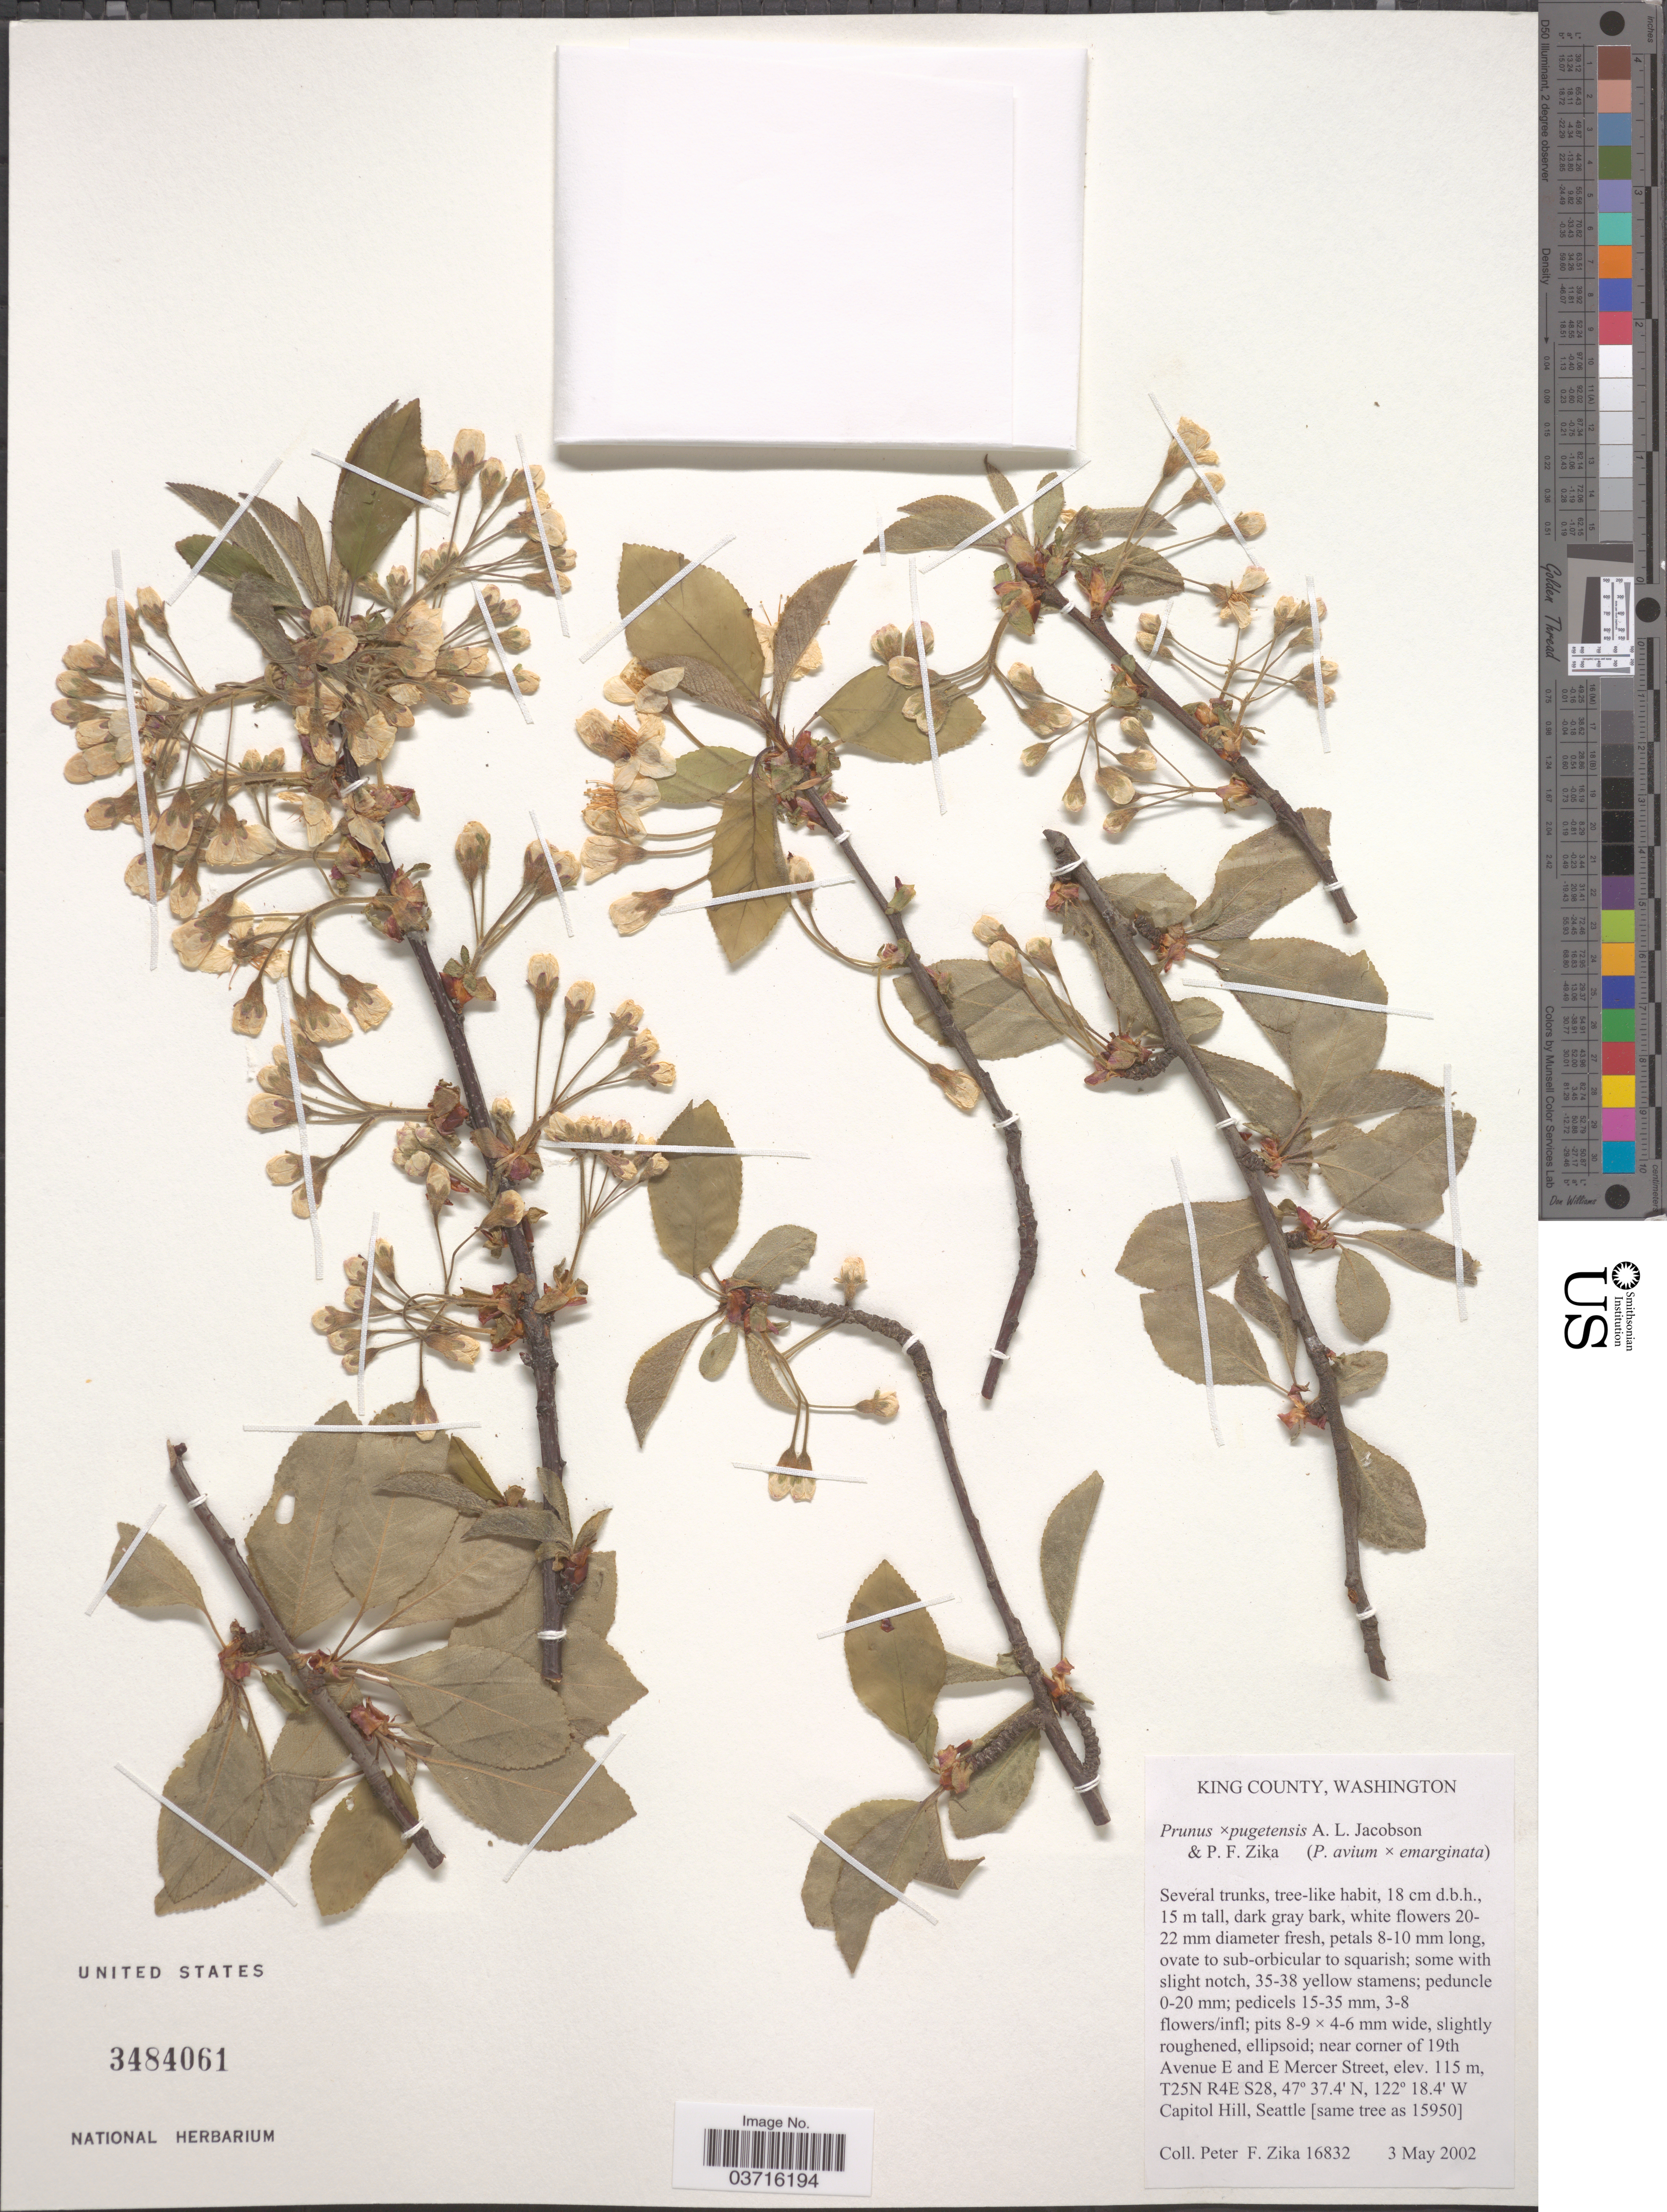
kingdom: Plantae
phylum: Tracheophyta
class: Magnoliopsida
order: Rosales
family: Rosaceae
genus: Prunus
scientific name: Prunus x pugetensis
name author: Jacobson & Zika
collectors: P. F. Zika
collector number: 16832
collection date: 2002-05-03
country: United States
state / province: Washington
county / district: King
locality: King County. Near corner of 19th Avenue E and E Mercer Street, T25N R4E S28. Capitol Hill, Seattle.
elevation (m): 115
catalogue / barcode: US 3484061